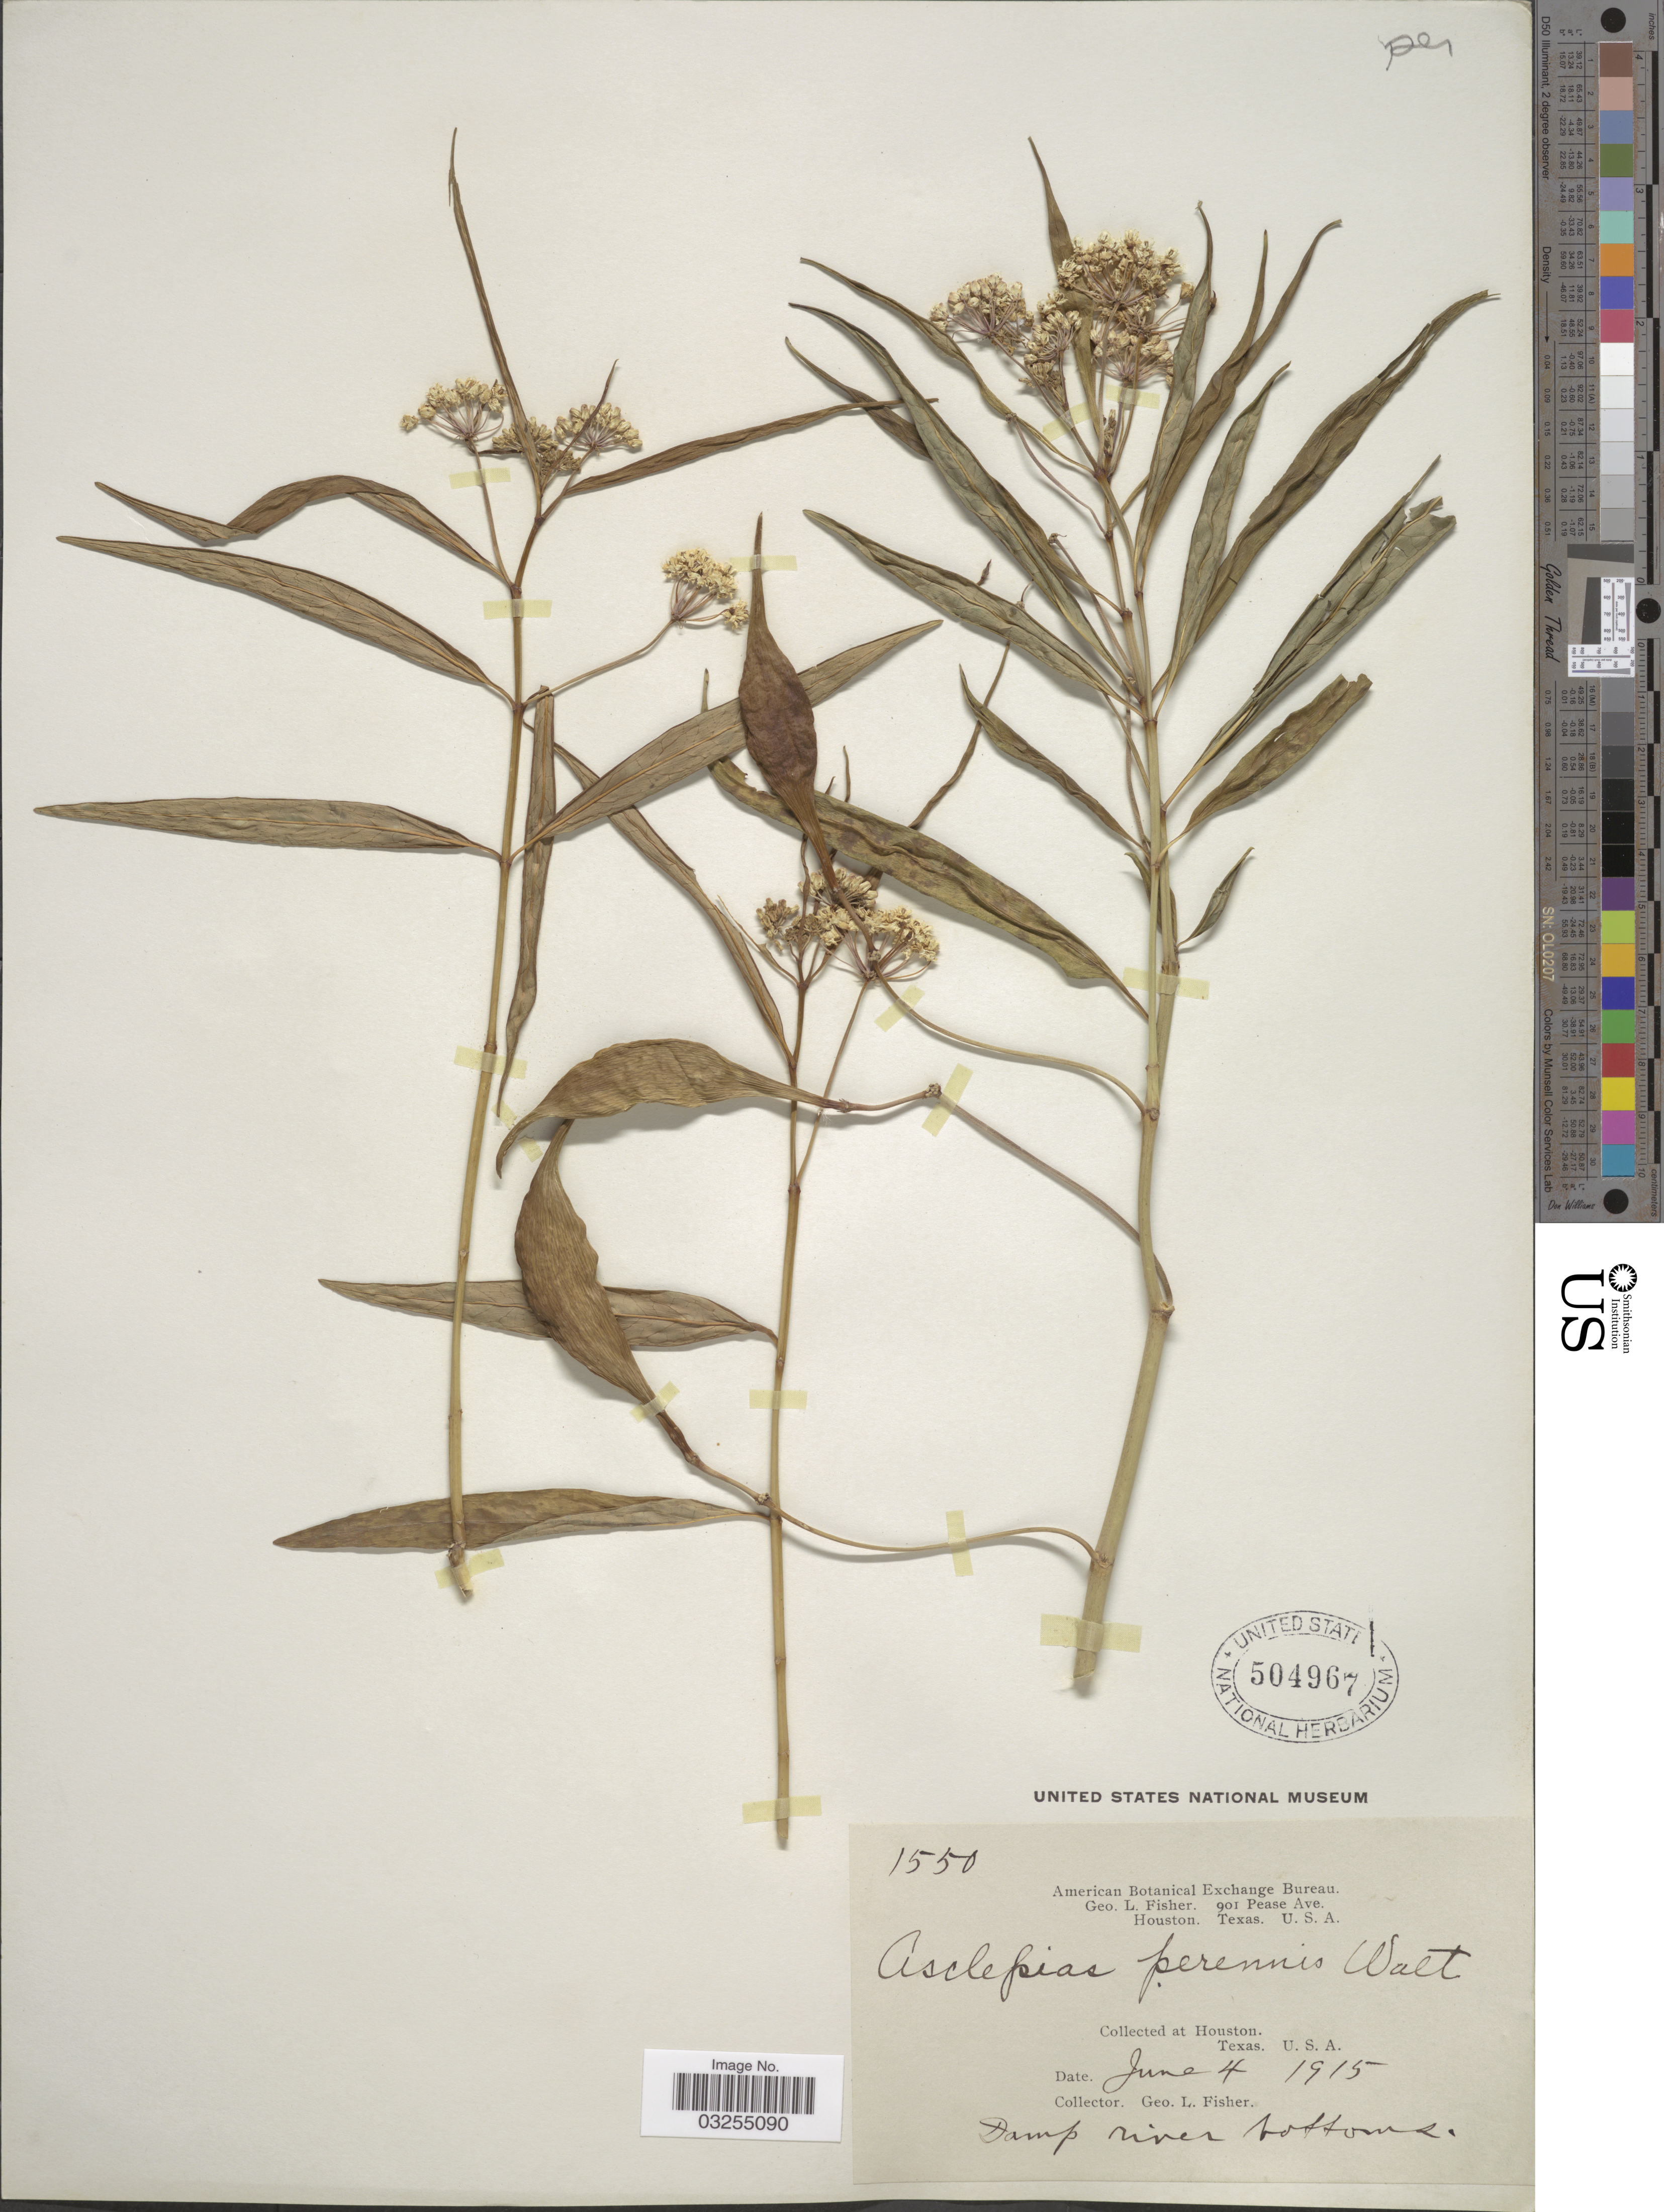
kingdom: Plantae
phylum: Tracheophyta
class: Magnoliopsida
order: Gentianales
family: Apocynaceae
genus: Asclepias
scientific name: Asclepias perennis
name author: Walter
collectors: G. L. Fisher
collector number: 1550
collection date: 1915-06-04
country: United States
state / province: Texas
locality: At Houston.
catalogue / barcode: US 504967